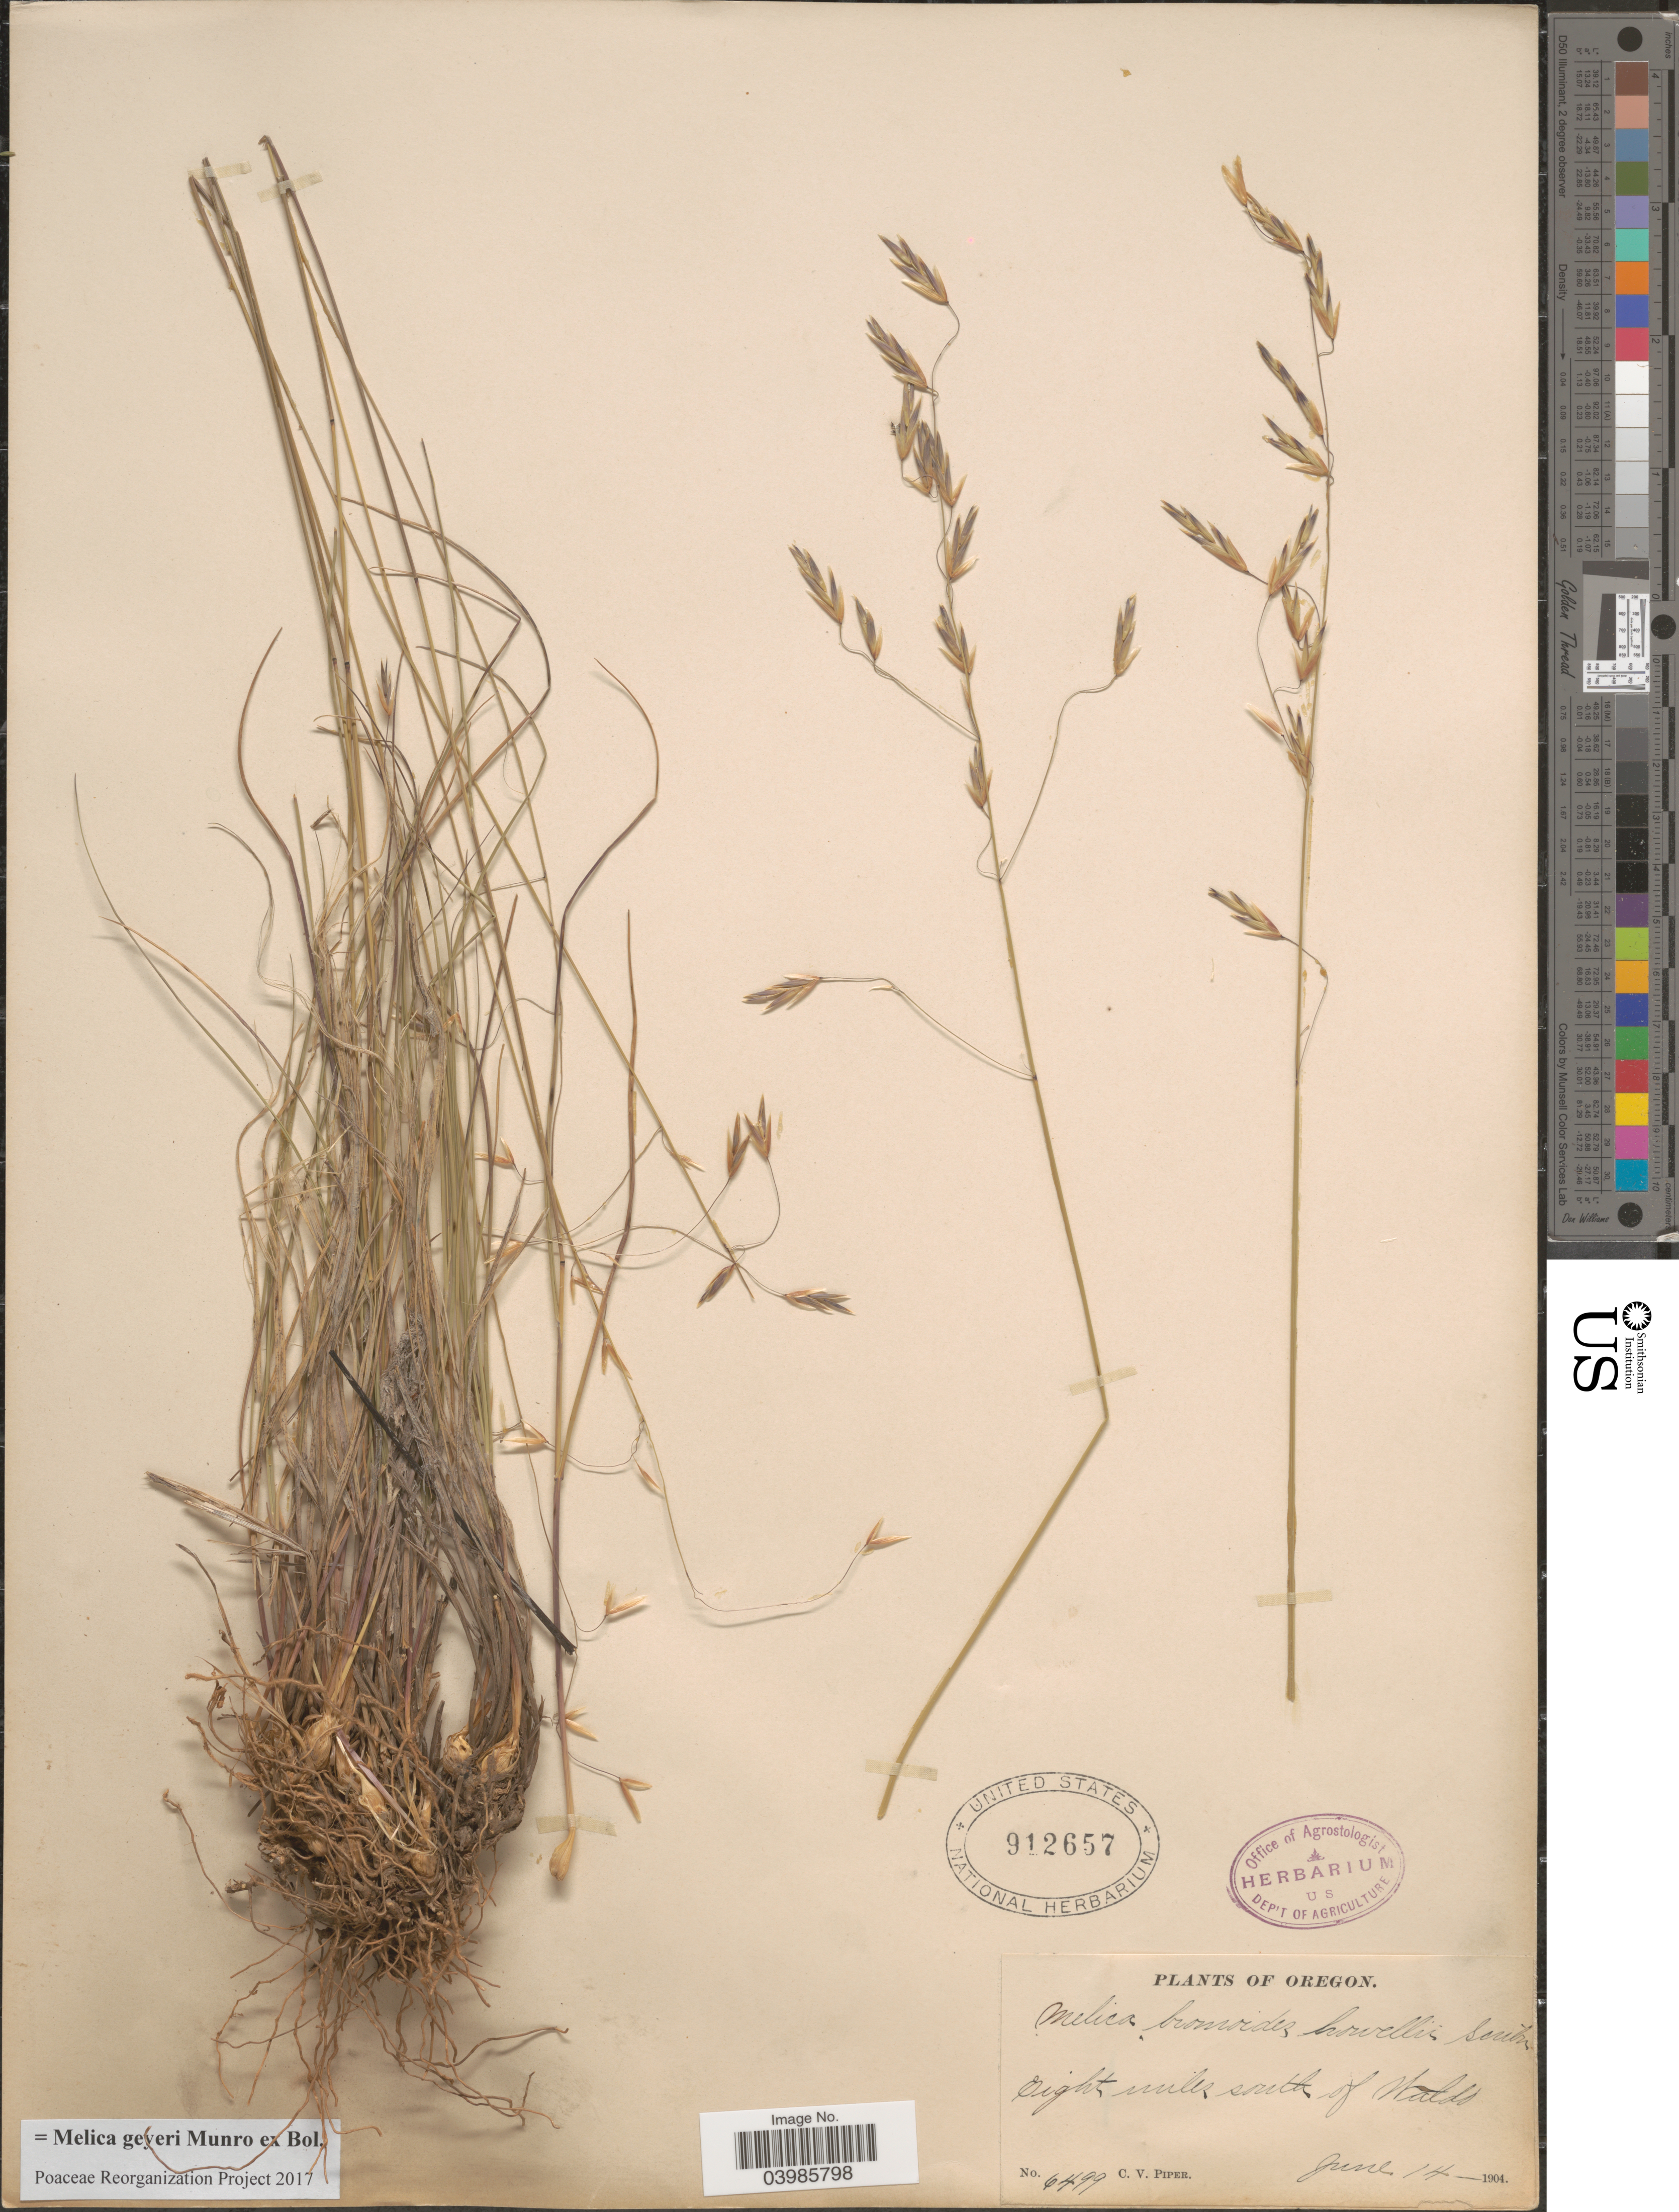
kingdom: Plantae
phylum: Tracheophyta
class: Liliopsida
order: Poales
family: Poaceae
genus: Melica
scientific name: Melica geyeri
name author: Munro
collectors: C. V. Piper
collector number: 6499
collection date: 1904-06-14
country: United States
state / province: Oregon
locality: Eight miles south of Waldo.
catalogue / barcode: US 912657